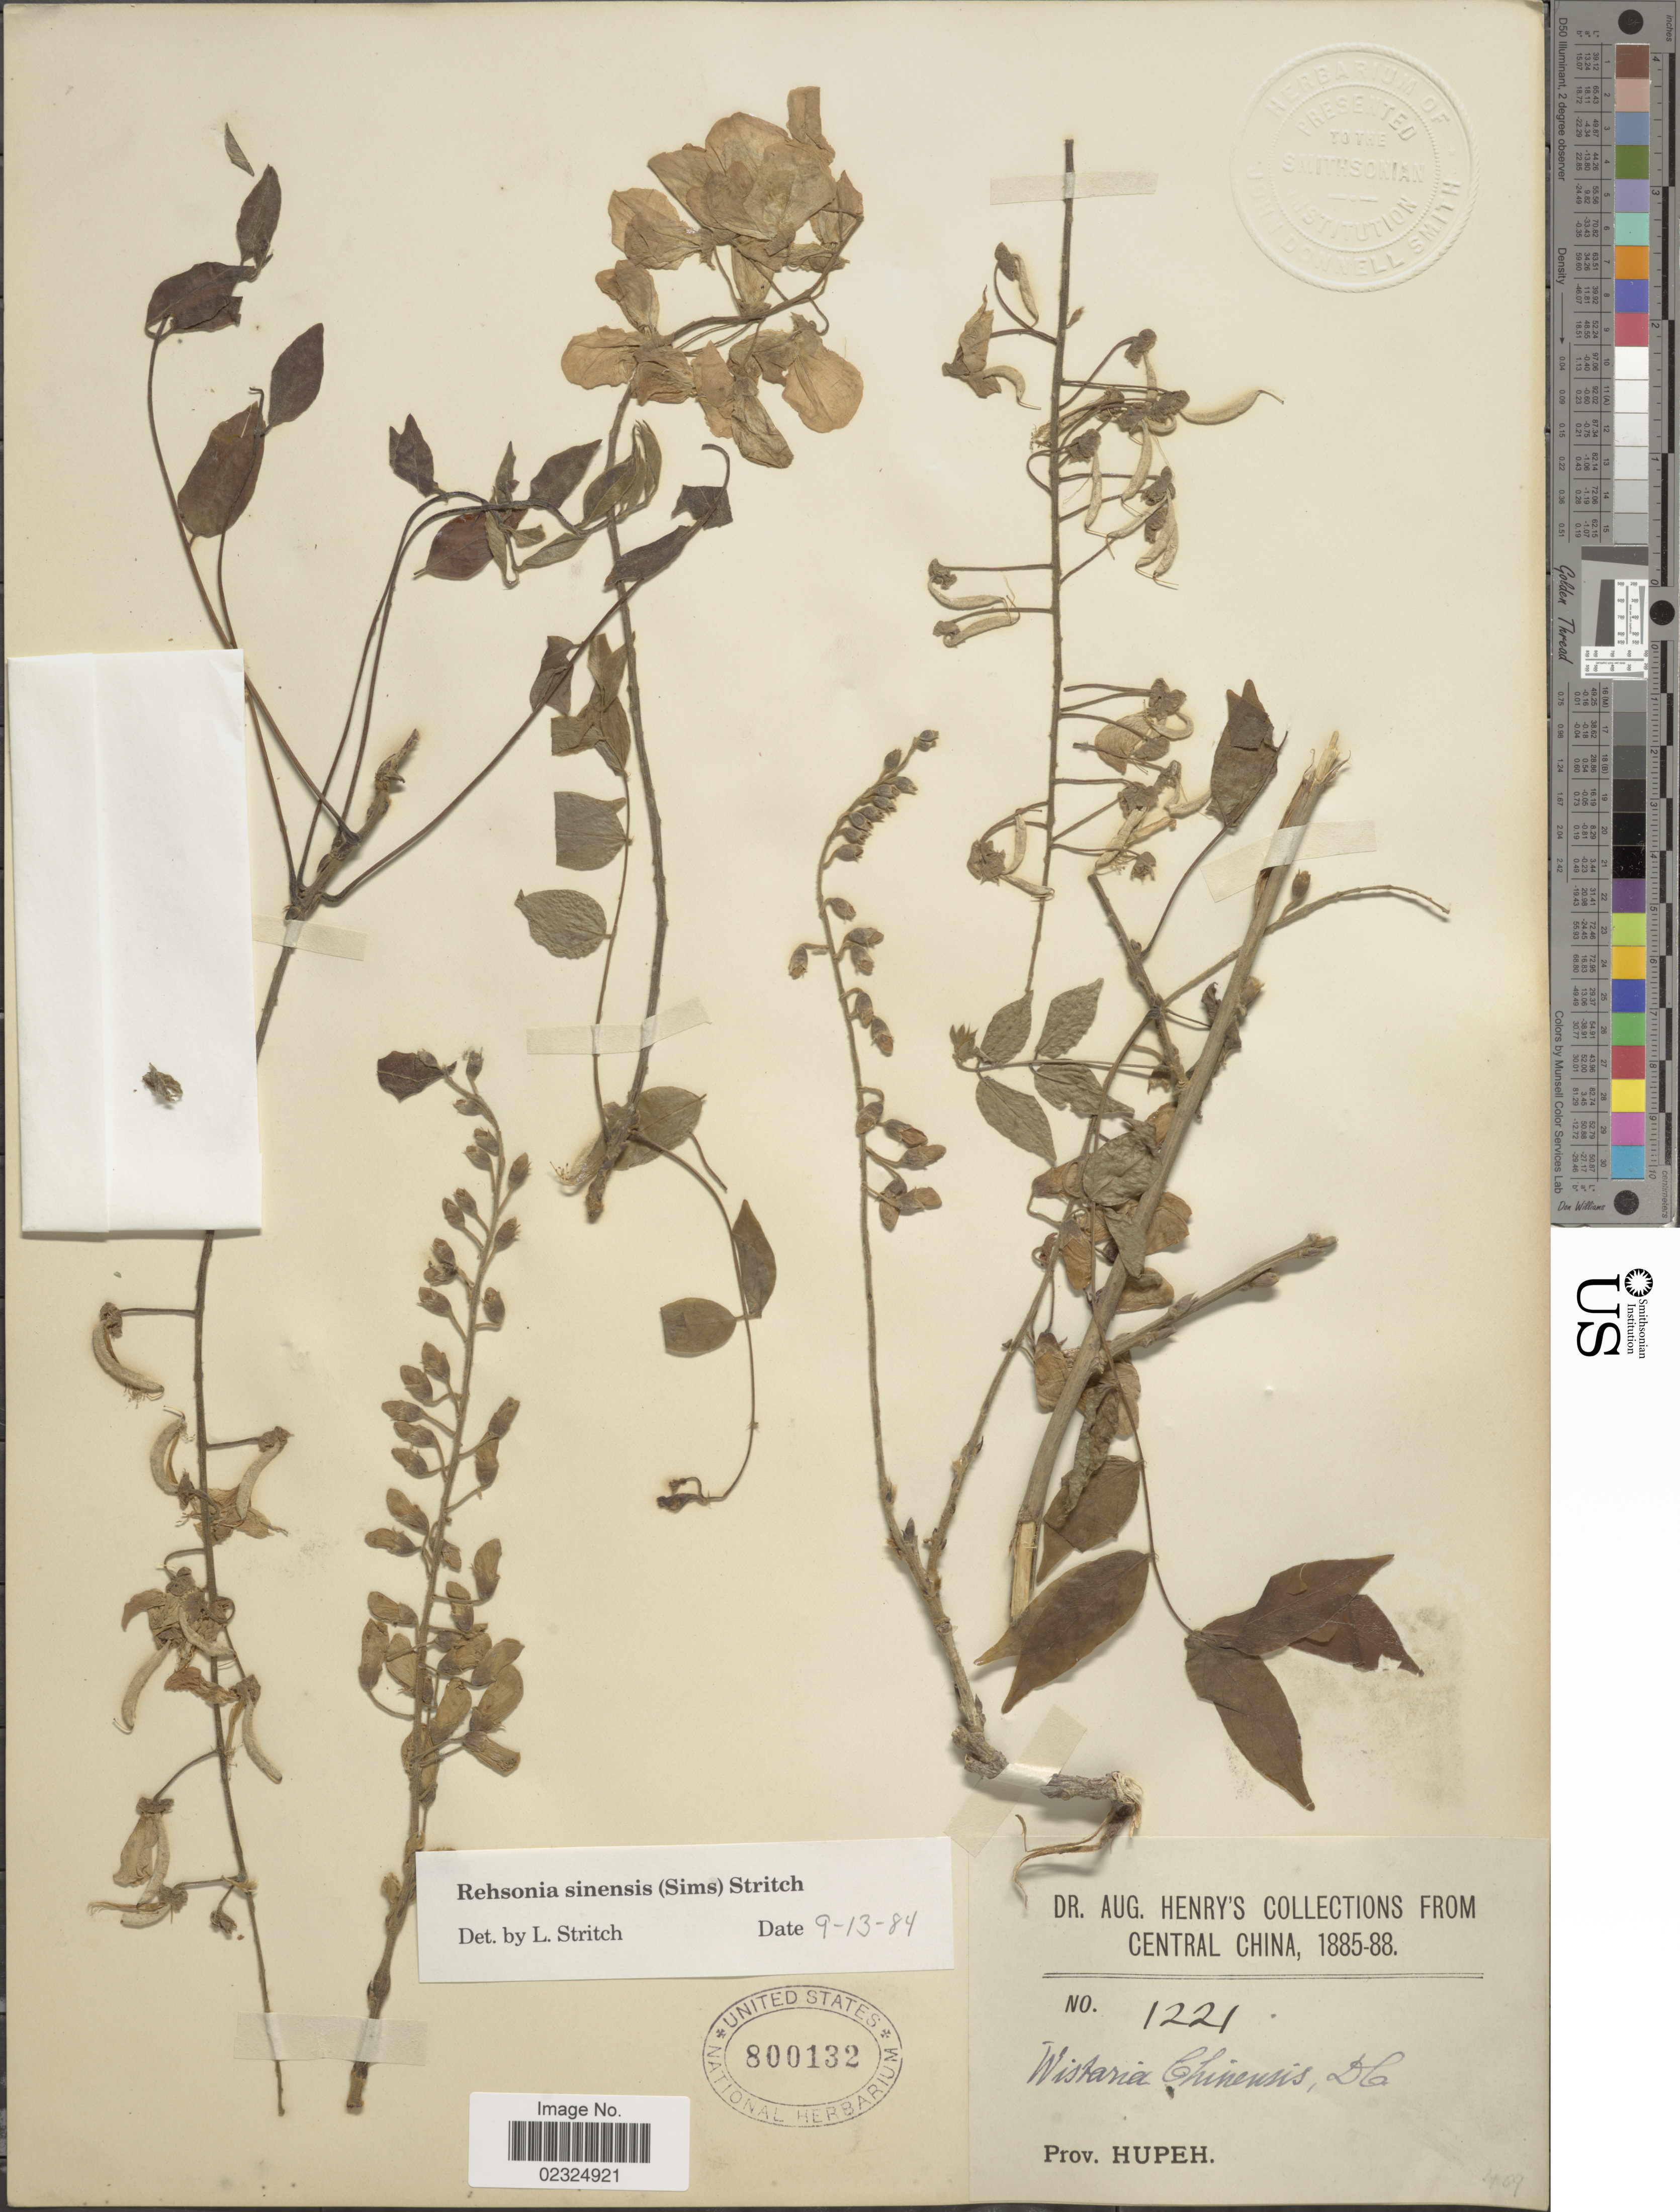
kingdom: Plantae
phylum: Tracheophyta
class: Magnoliopsida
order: Fabales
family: Fabaceae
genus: Wisteria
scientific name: Wisteria sinensis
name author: (Sims) DC.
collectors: A. Henry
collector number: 1221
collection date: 1885/1888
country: China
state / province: Hubei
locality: Central China, Prov. Hupeh.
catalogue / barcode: US 800132